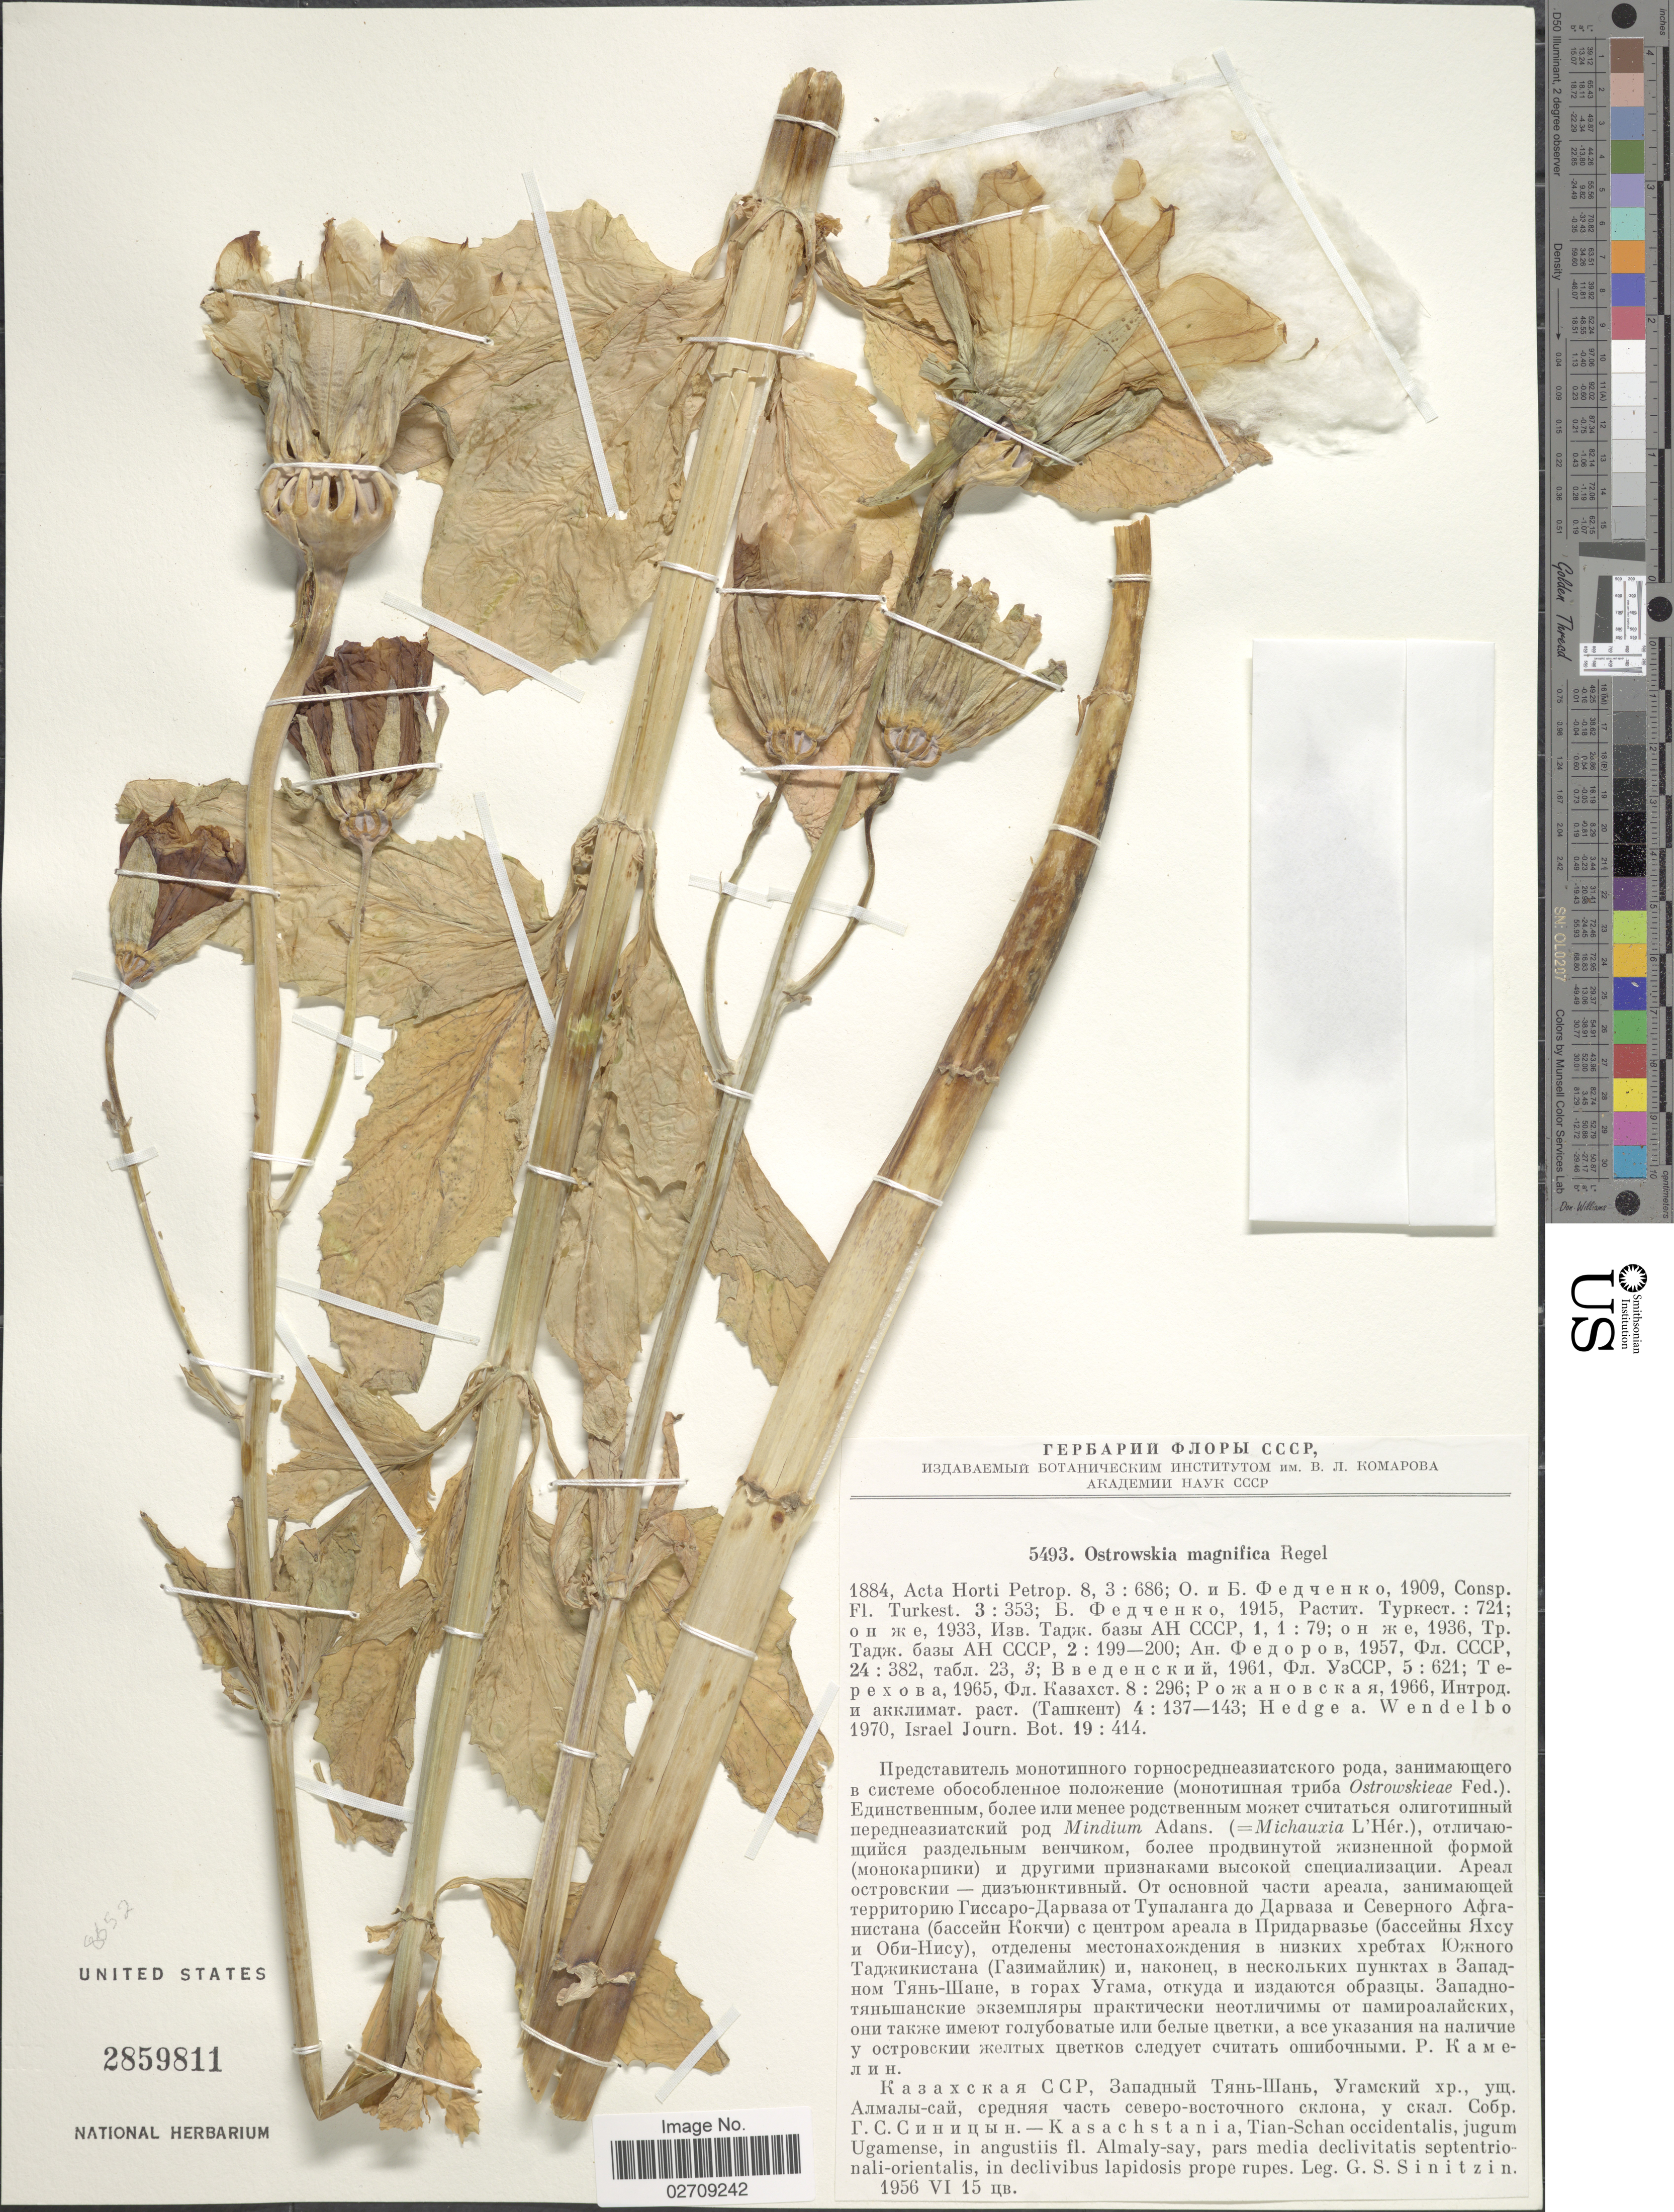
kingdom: Plantae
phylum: Tracheophyta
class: Magnoliopsida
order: Asterales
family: Campanulaceae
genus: Ostrowskia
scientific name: Ostrowskia magnifica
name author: Regel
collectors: G. Sinitzin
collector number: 5493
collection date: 1956-06-15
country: Kazakhstan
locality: Kasachstania, Tian-Schan occidentalis, jugum Ugamense, in angustiis fl. Almaly-say, pars media declivitatis septentrionali-orientalis, in declivibus lapidosis prope rupes.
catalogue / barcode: US 2859811